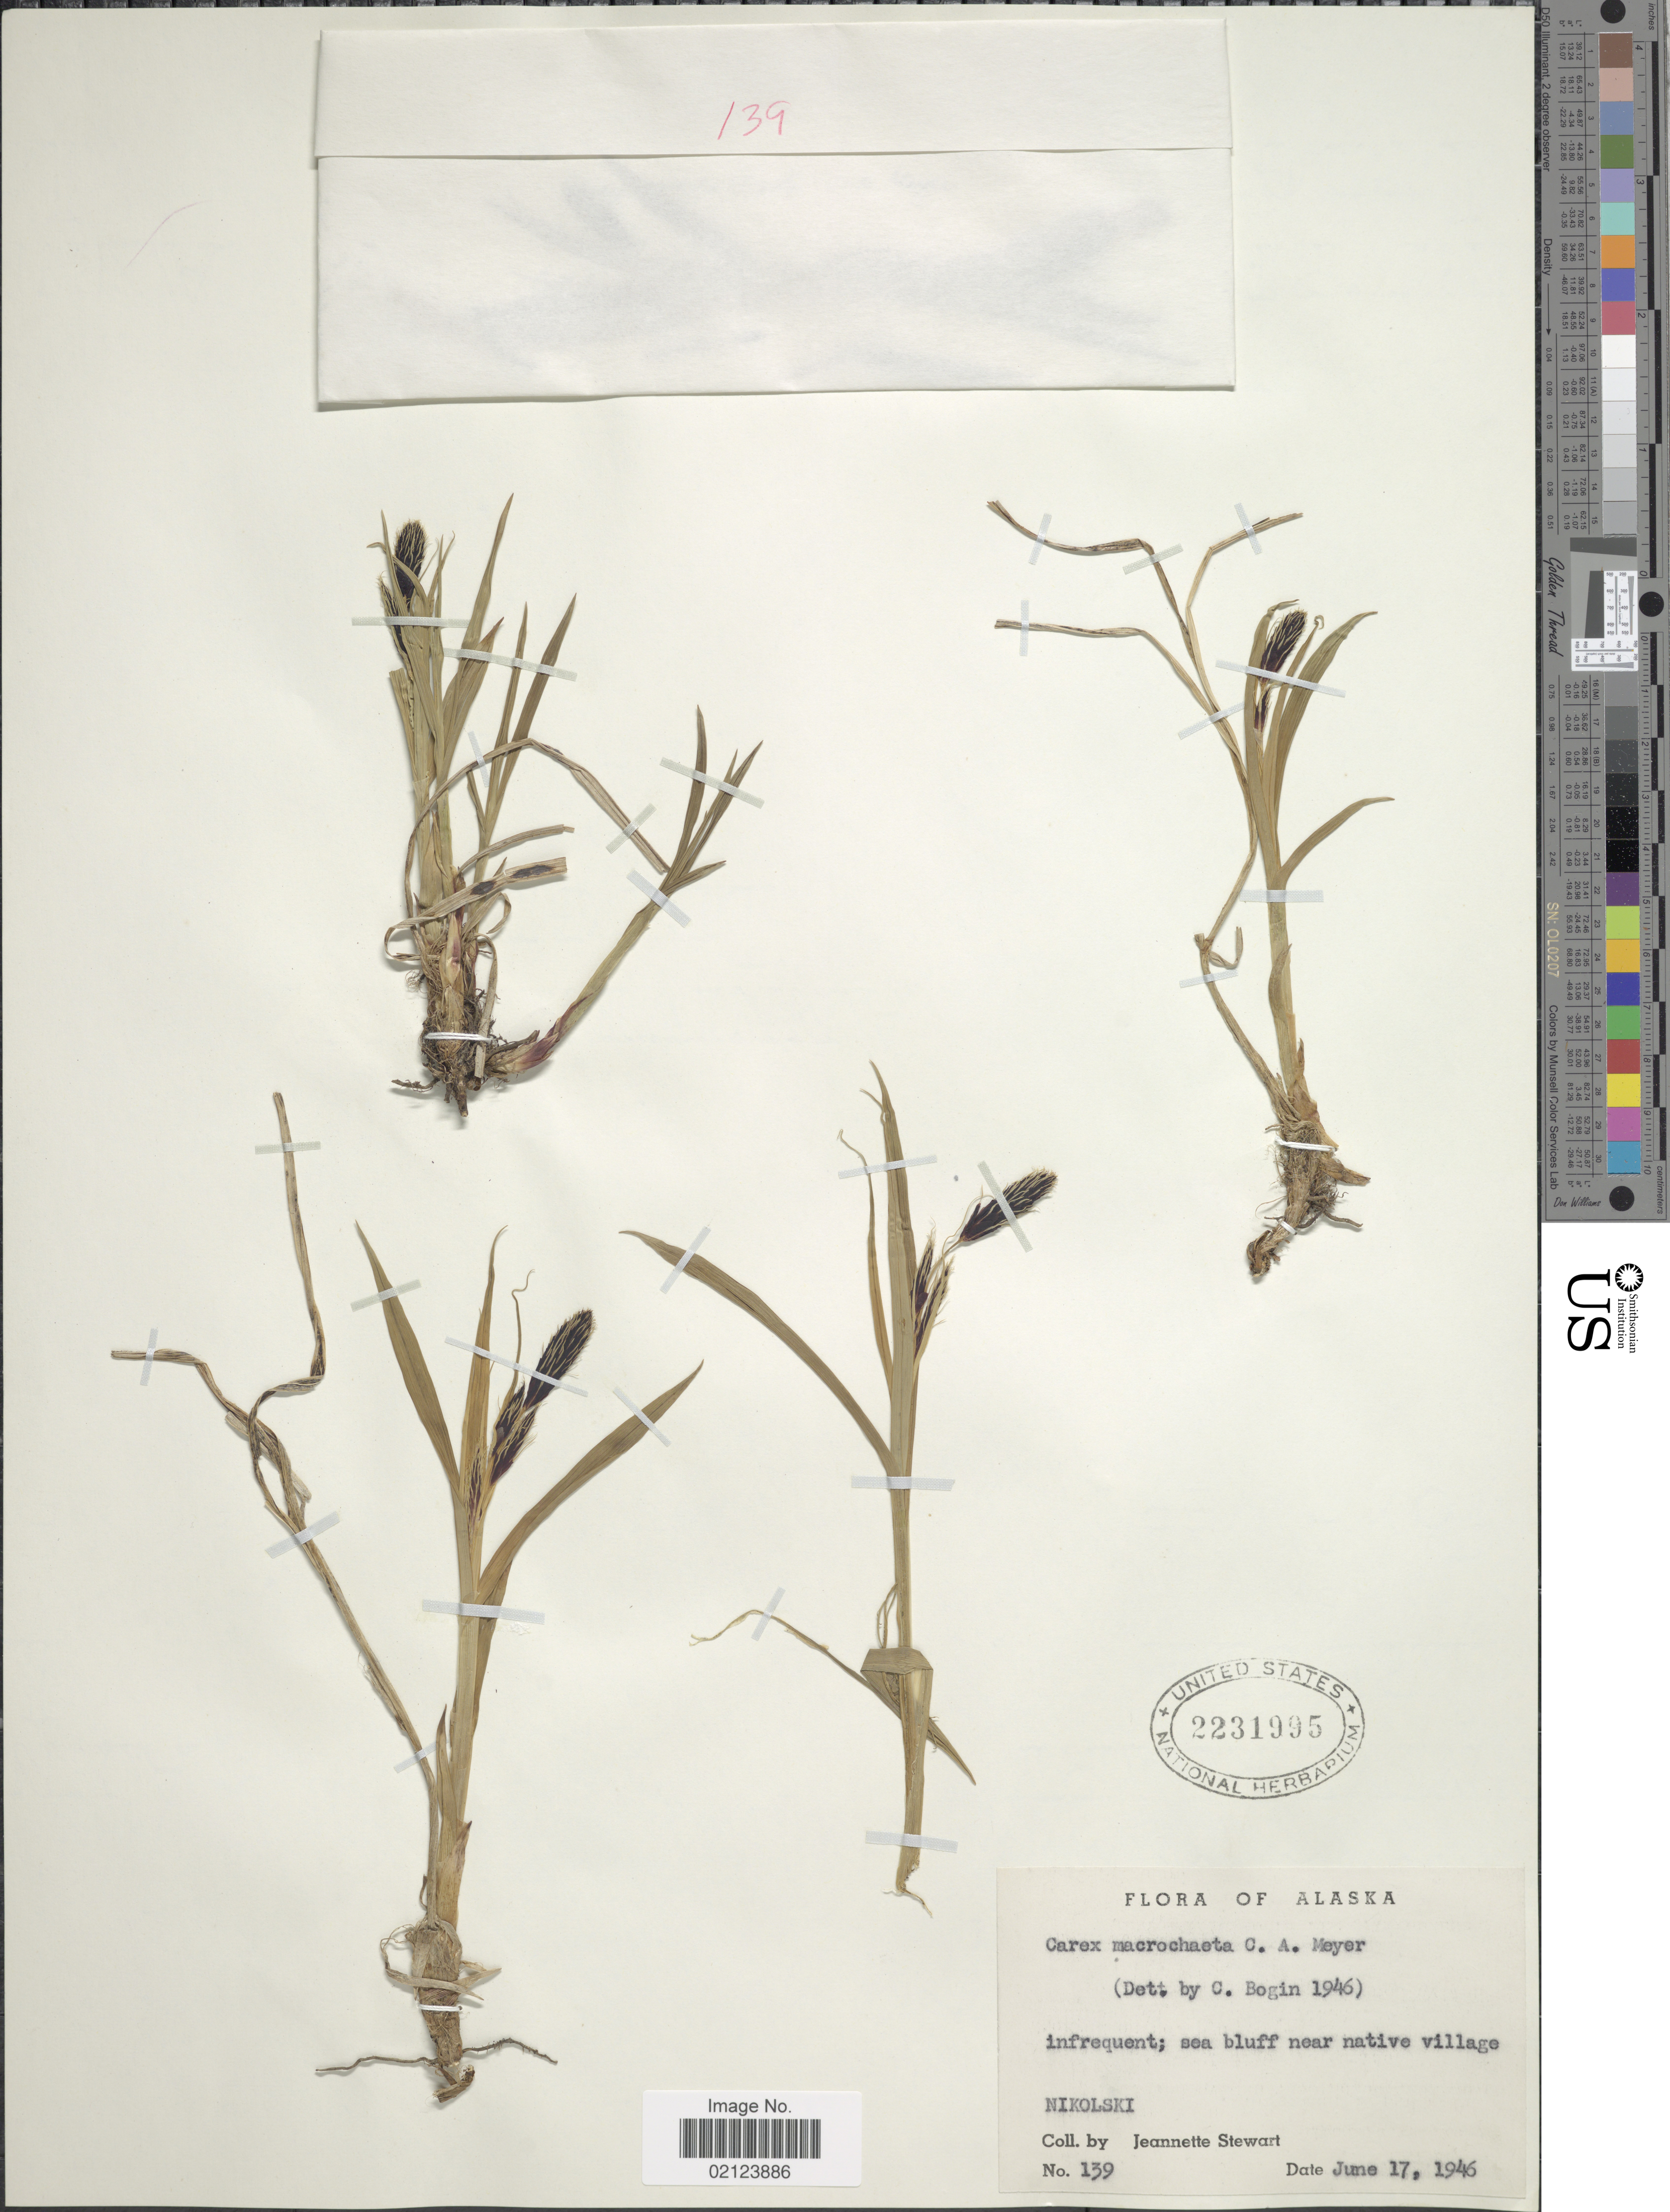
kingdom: Plantae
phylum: Tracheophyta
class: Liliopsida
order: Poales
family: Cyperaceae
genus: Carex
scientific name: Carex macrochaeta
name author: C.A. Mey.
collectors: J. Stewart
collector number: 139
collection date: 1946-06-17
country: United States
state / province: Alaska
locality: Sea bluff near native village, Nikolski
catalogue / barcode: US 2231995